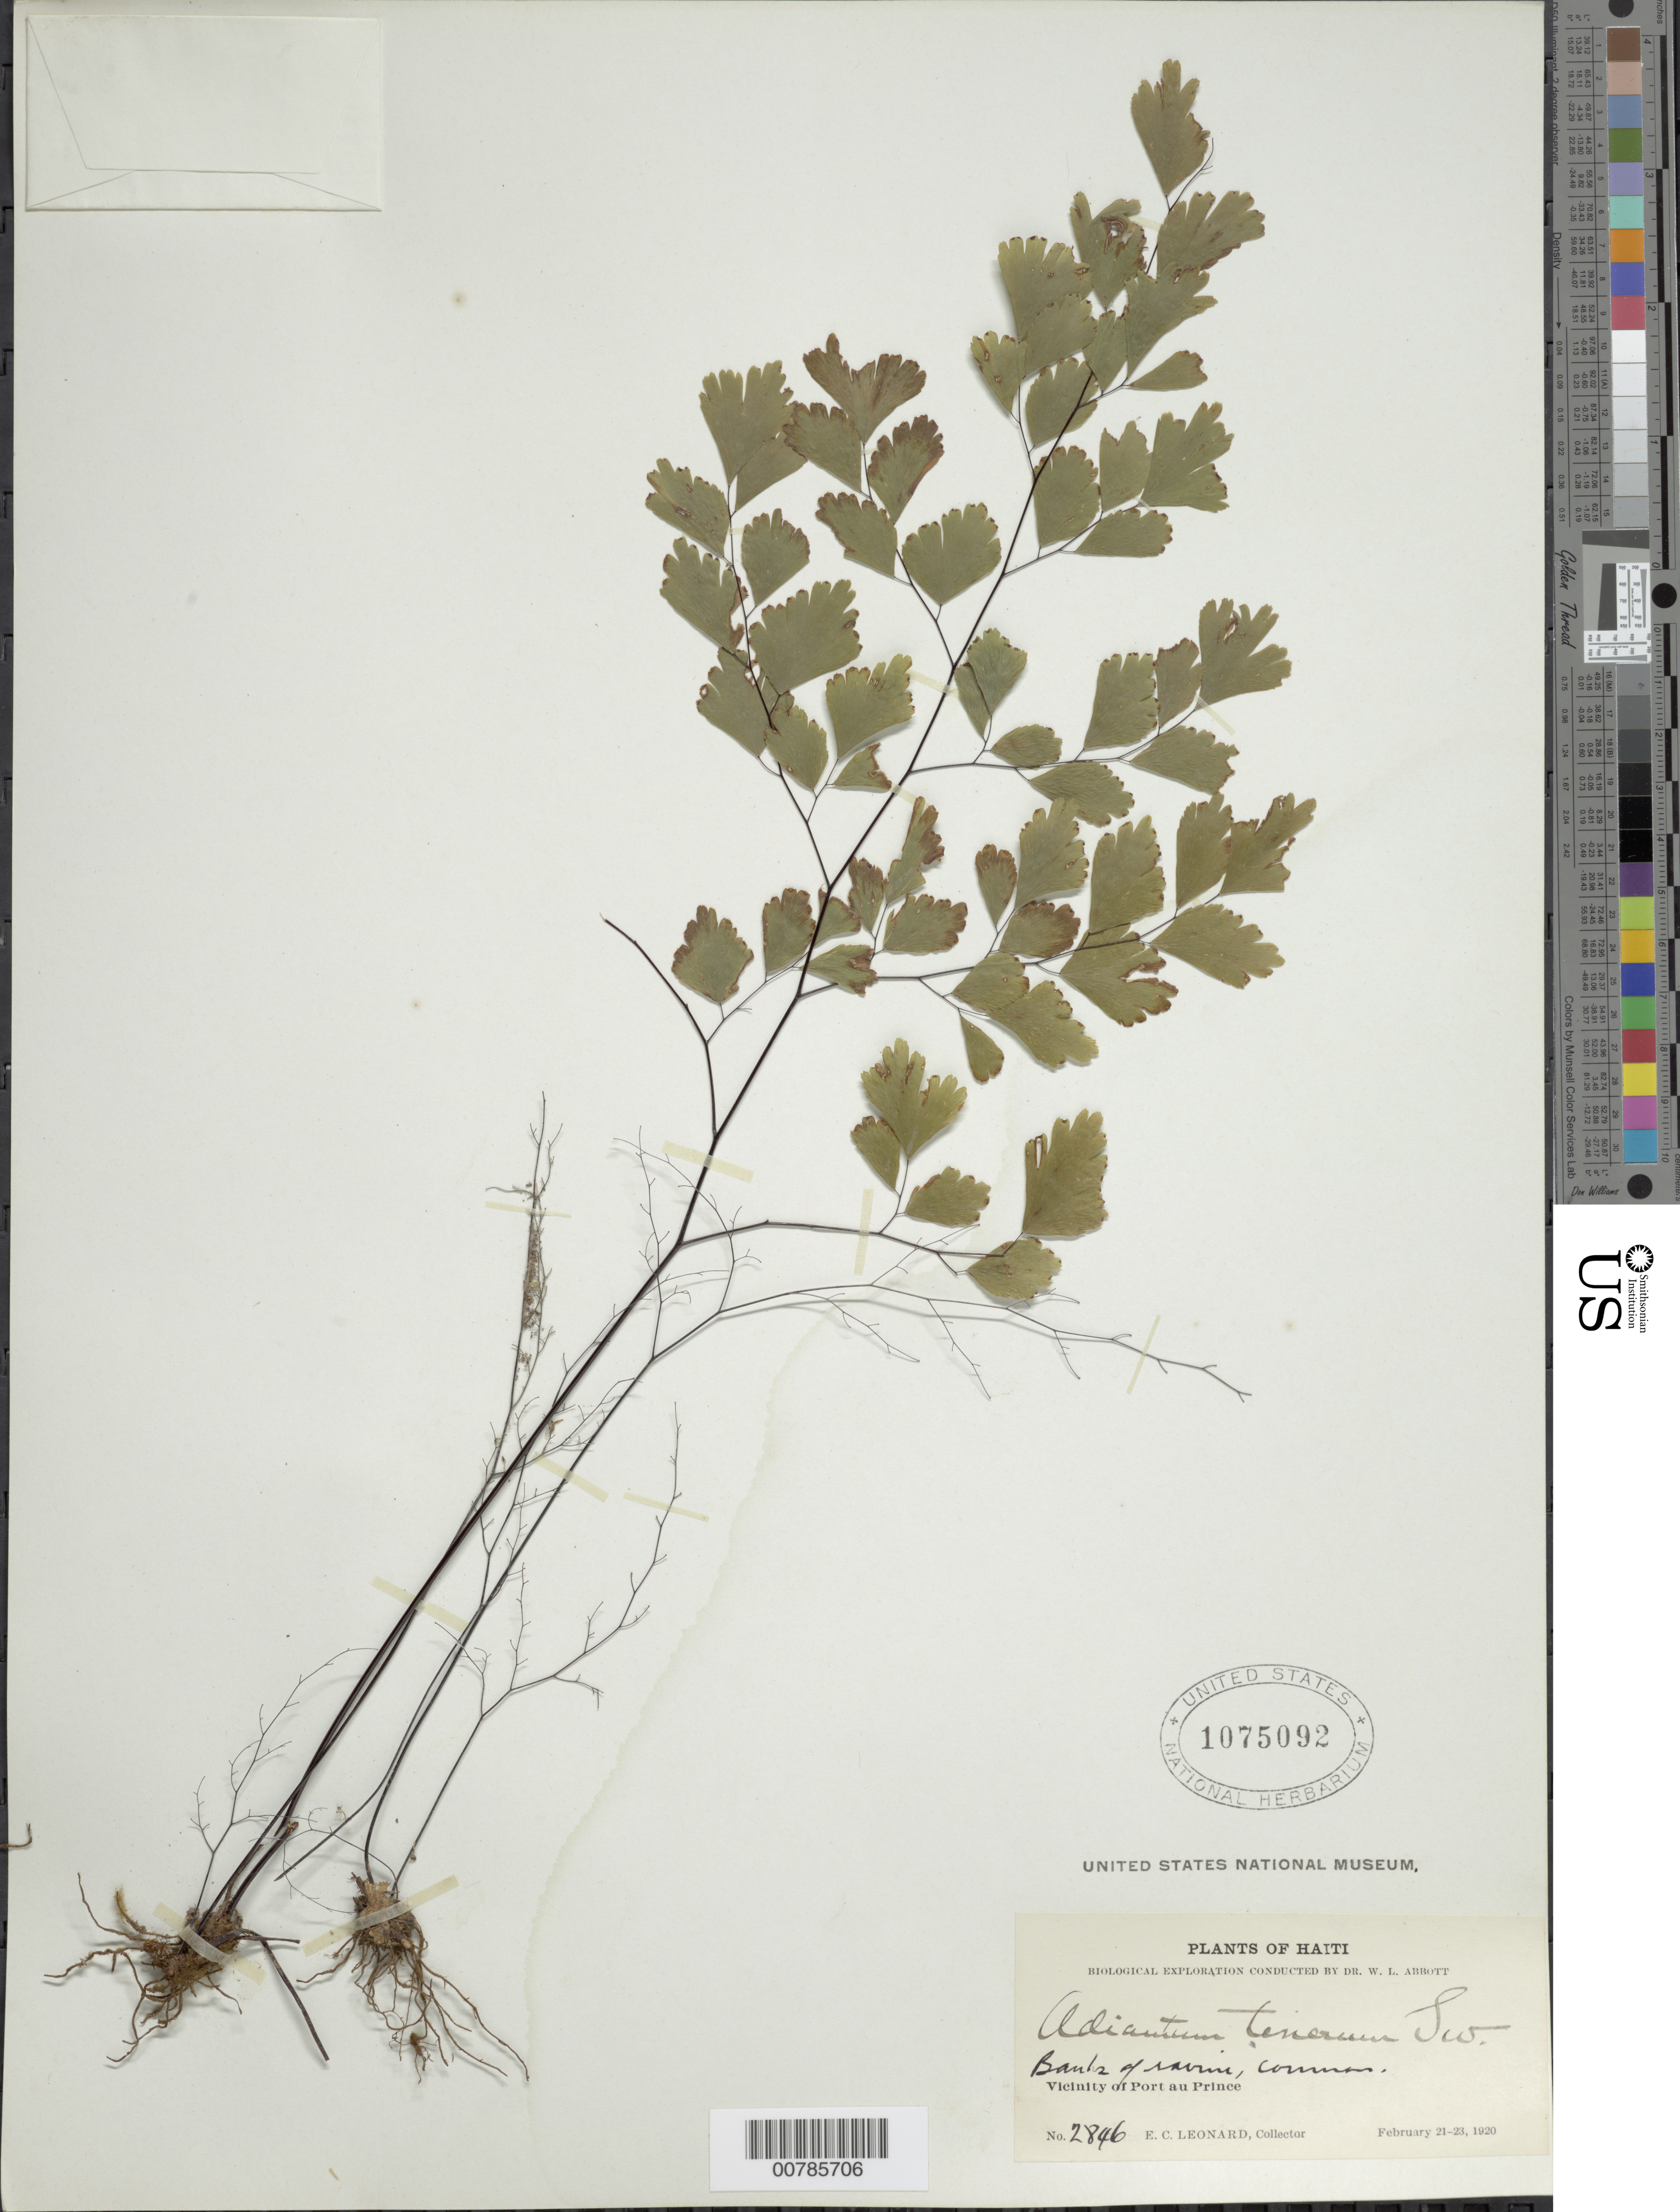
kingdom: Plantae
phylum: Tracheophyta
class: Polypodiopsida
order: Polypodiales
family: Pteridaceae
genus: Adiantum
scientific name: Adiantum tenerum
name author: Sw.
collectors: E. C. Leonard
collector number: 2846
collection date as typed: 21 Feb 1920 to 23 Feb 1920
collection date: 1920-02-21/1920-02-23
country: Haiti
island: Hispaniola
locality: Port au Prince, vicinity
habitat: Bank of ravine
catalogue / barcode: US 1075092